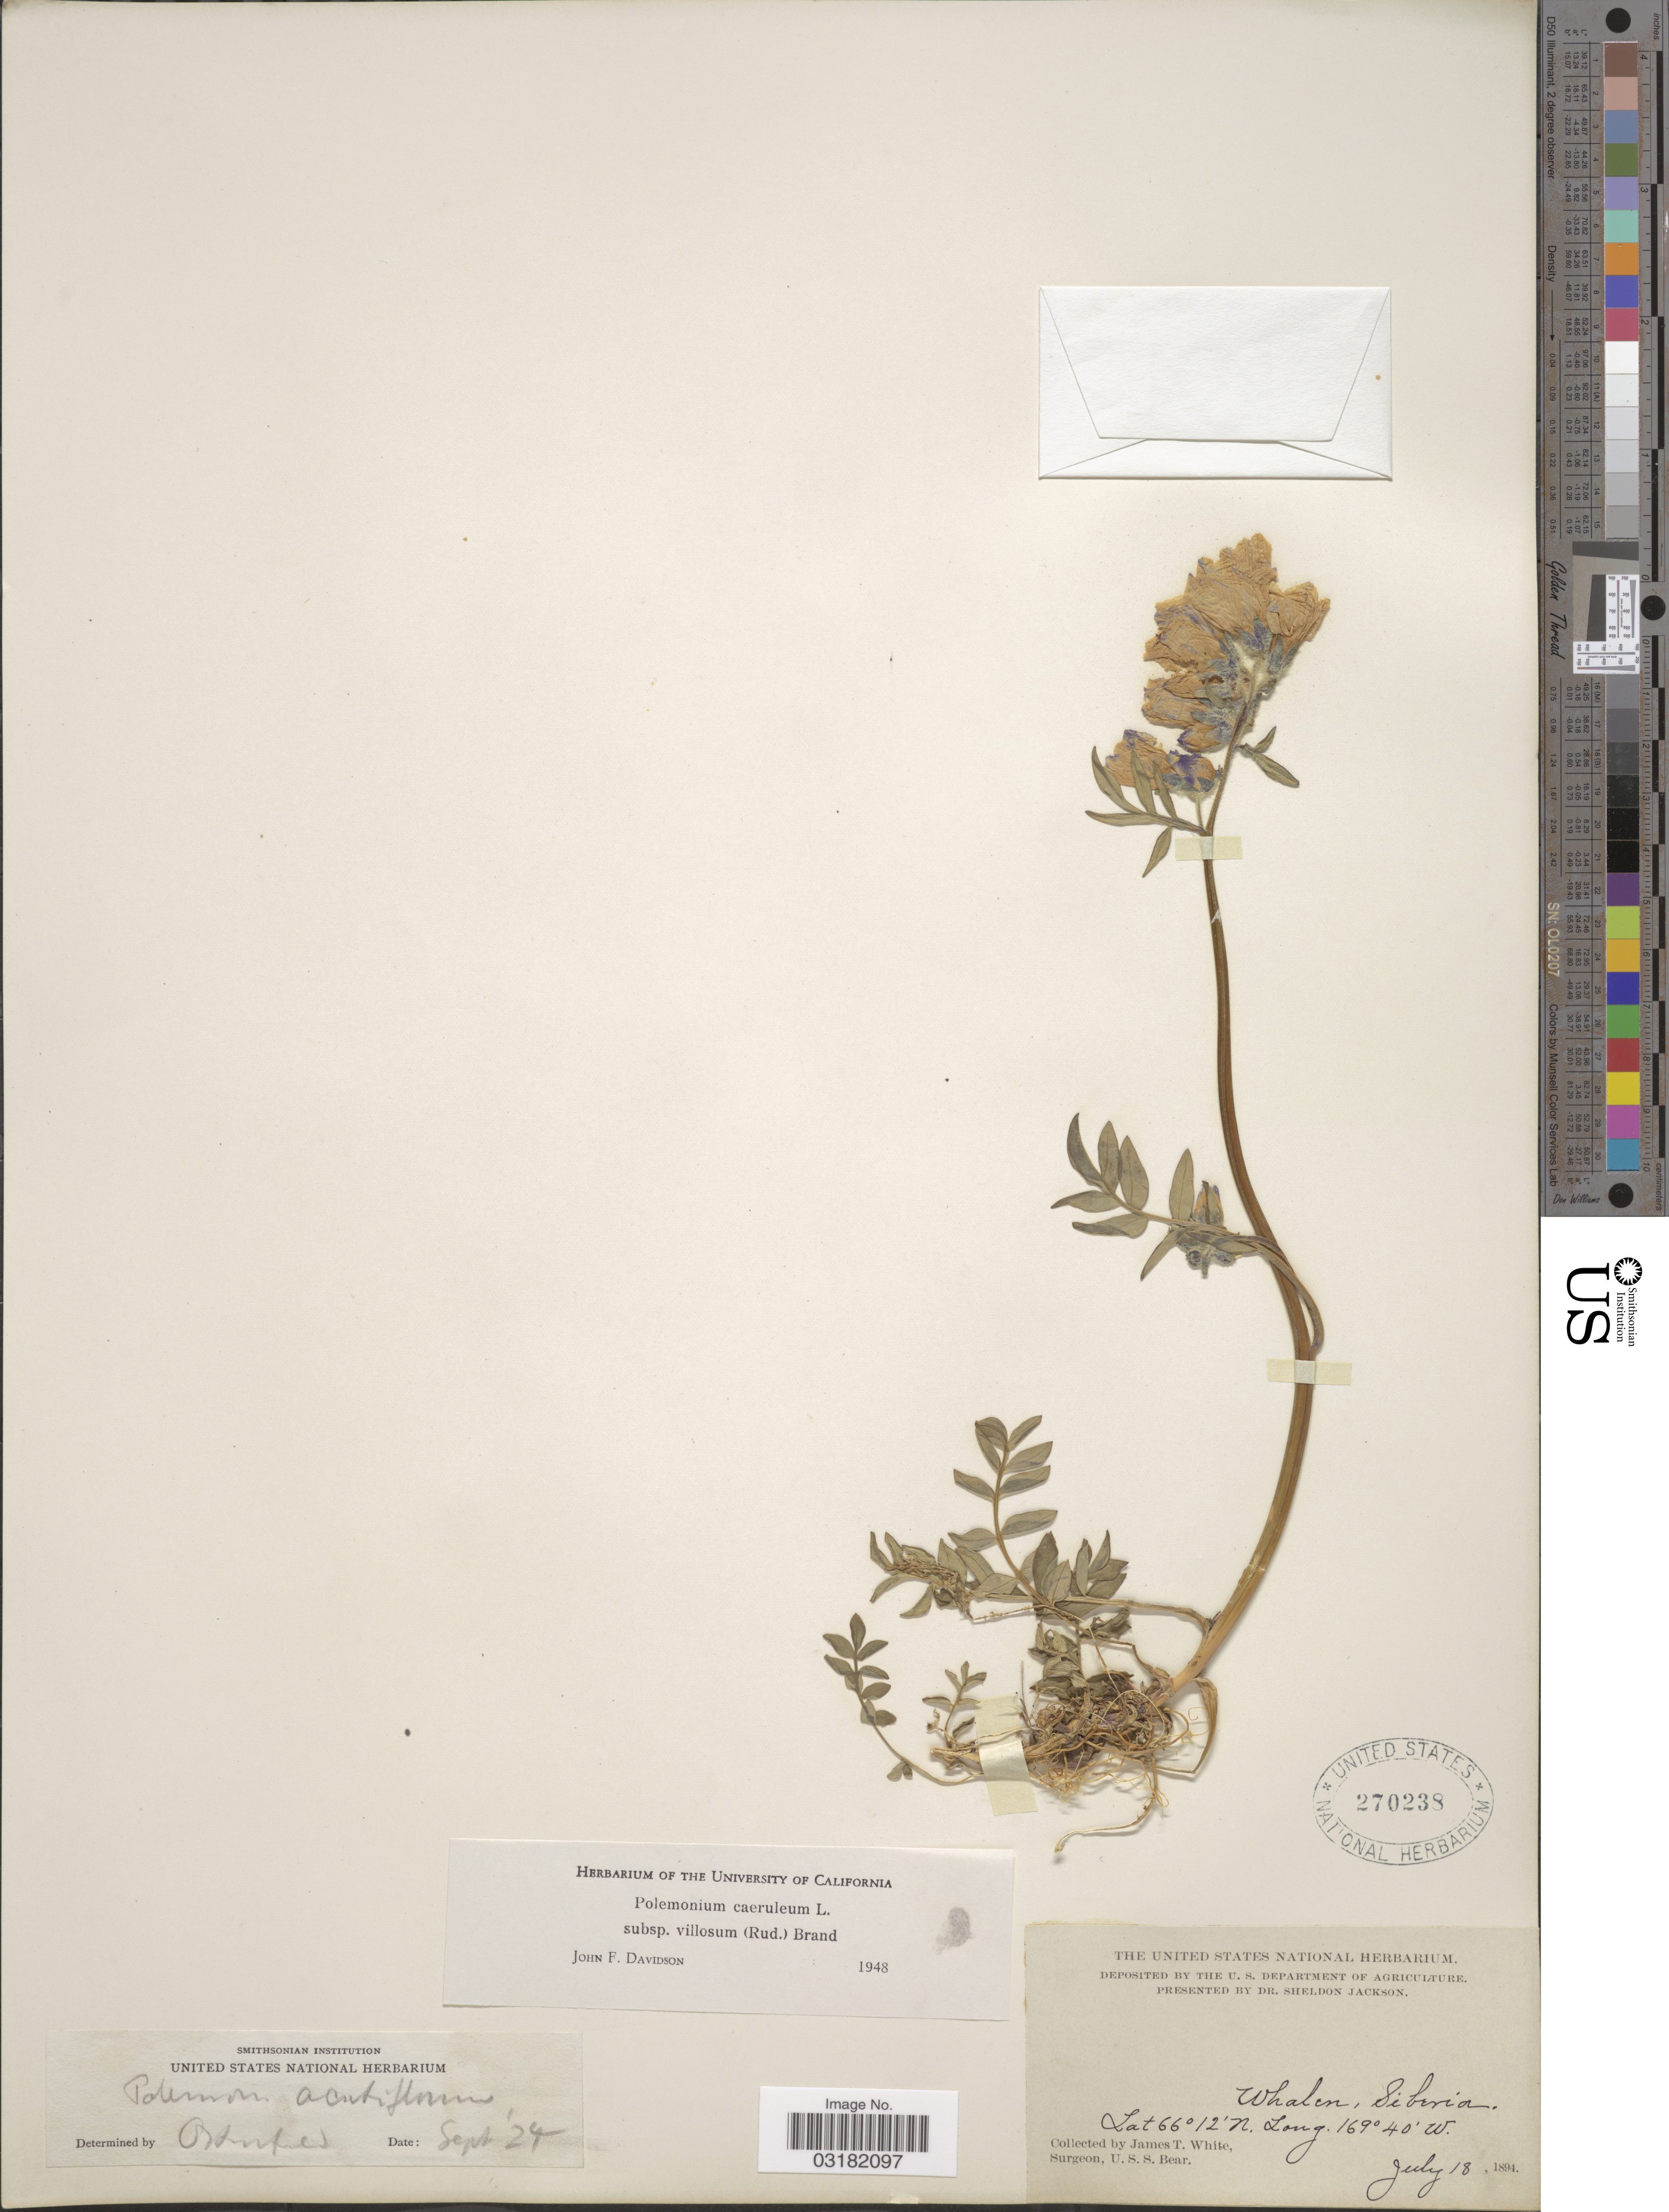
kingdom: Plantae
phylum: Tracheophyta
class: Magnoliopsida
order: Ericales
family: Polemoniaceae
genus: Polemonium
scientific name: Polemonium caeruleum subsp. villosum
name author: (Rudolph ex Georgi) Brand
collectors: J. T. White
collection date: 1894-07-18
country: Russian Federation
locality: Whalen, Siberia.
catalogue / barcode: US 270238